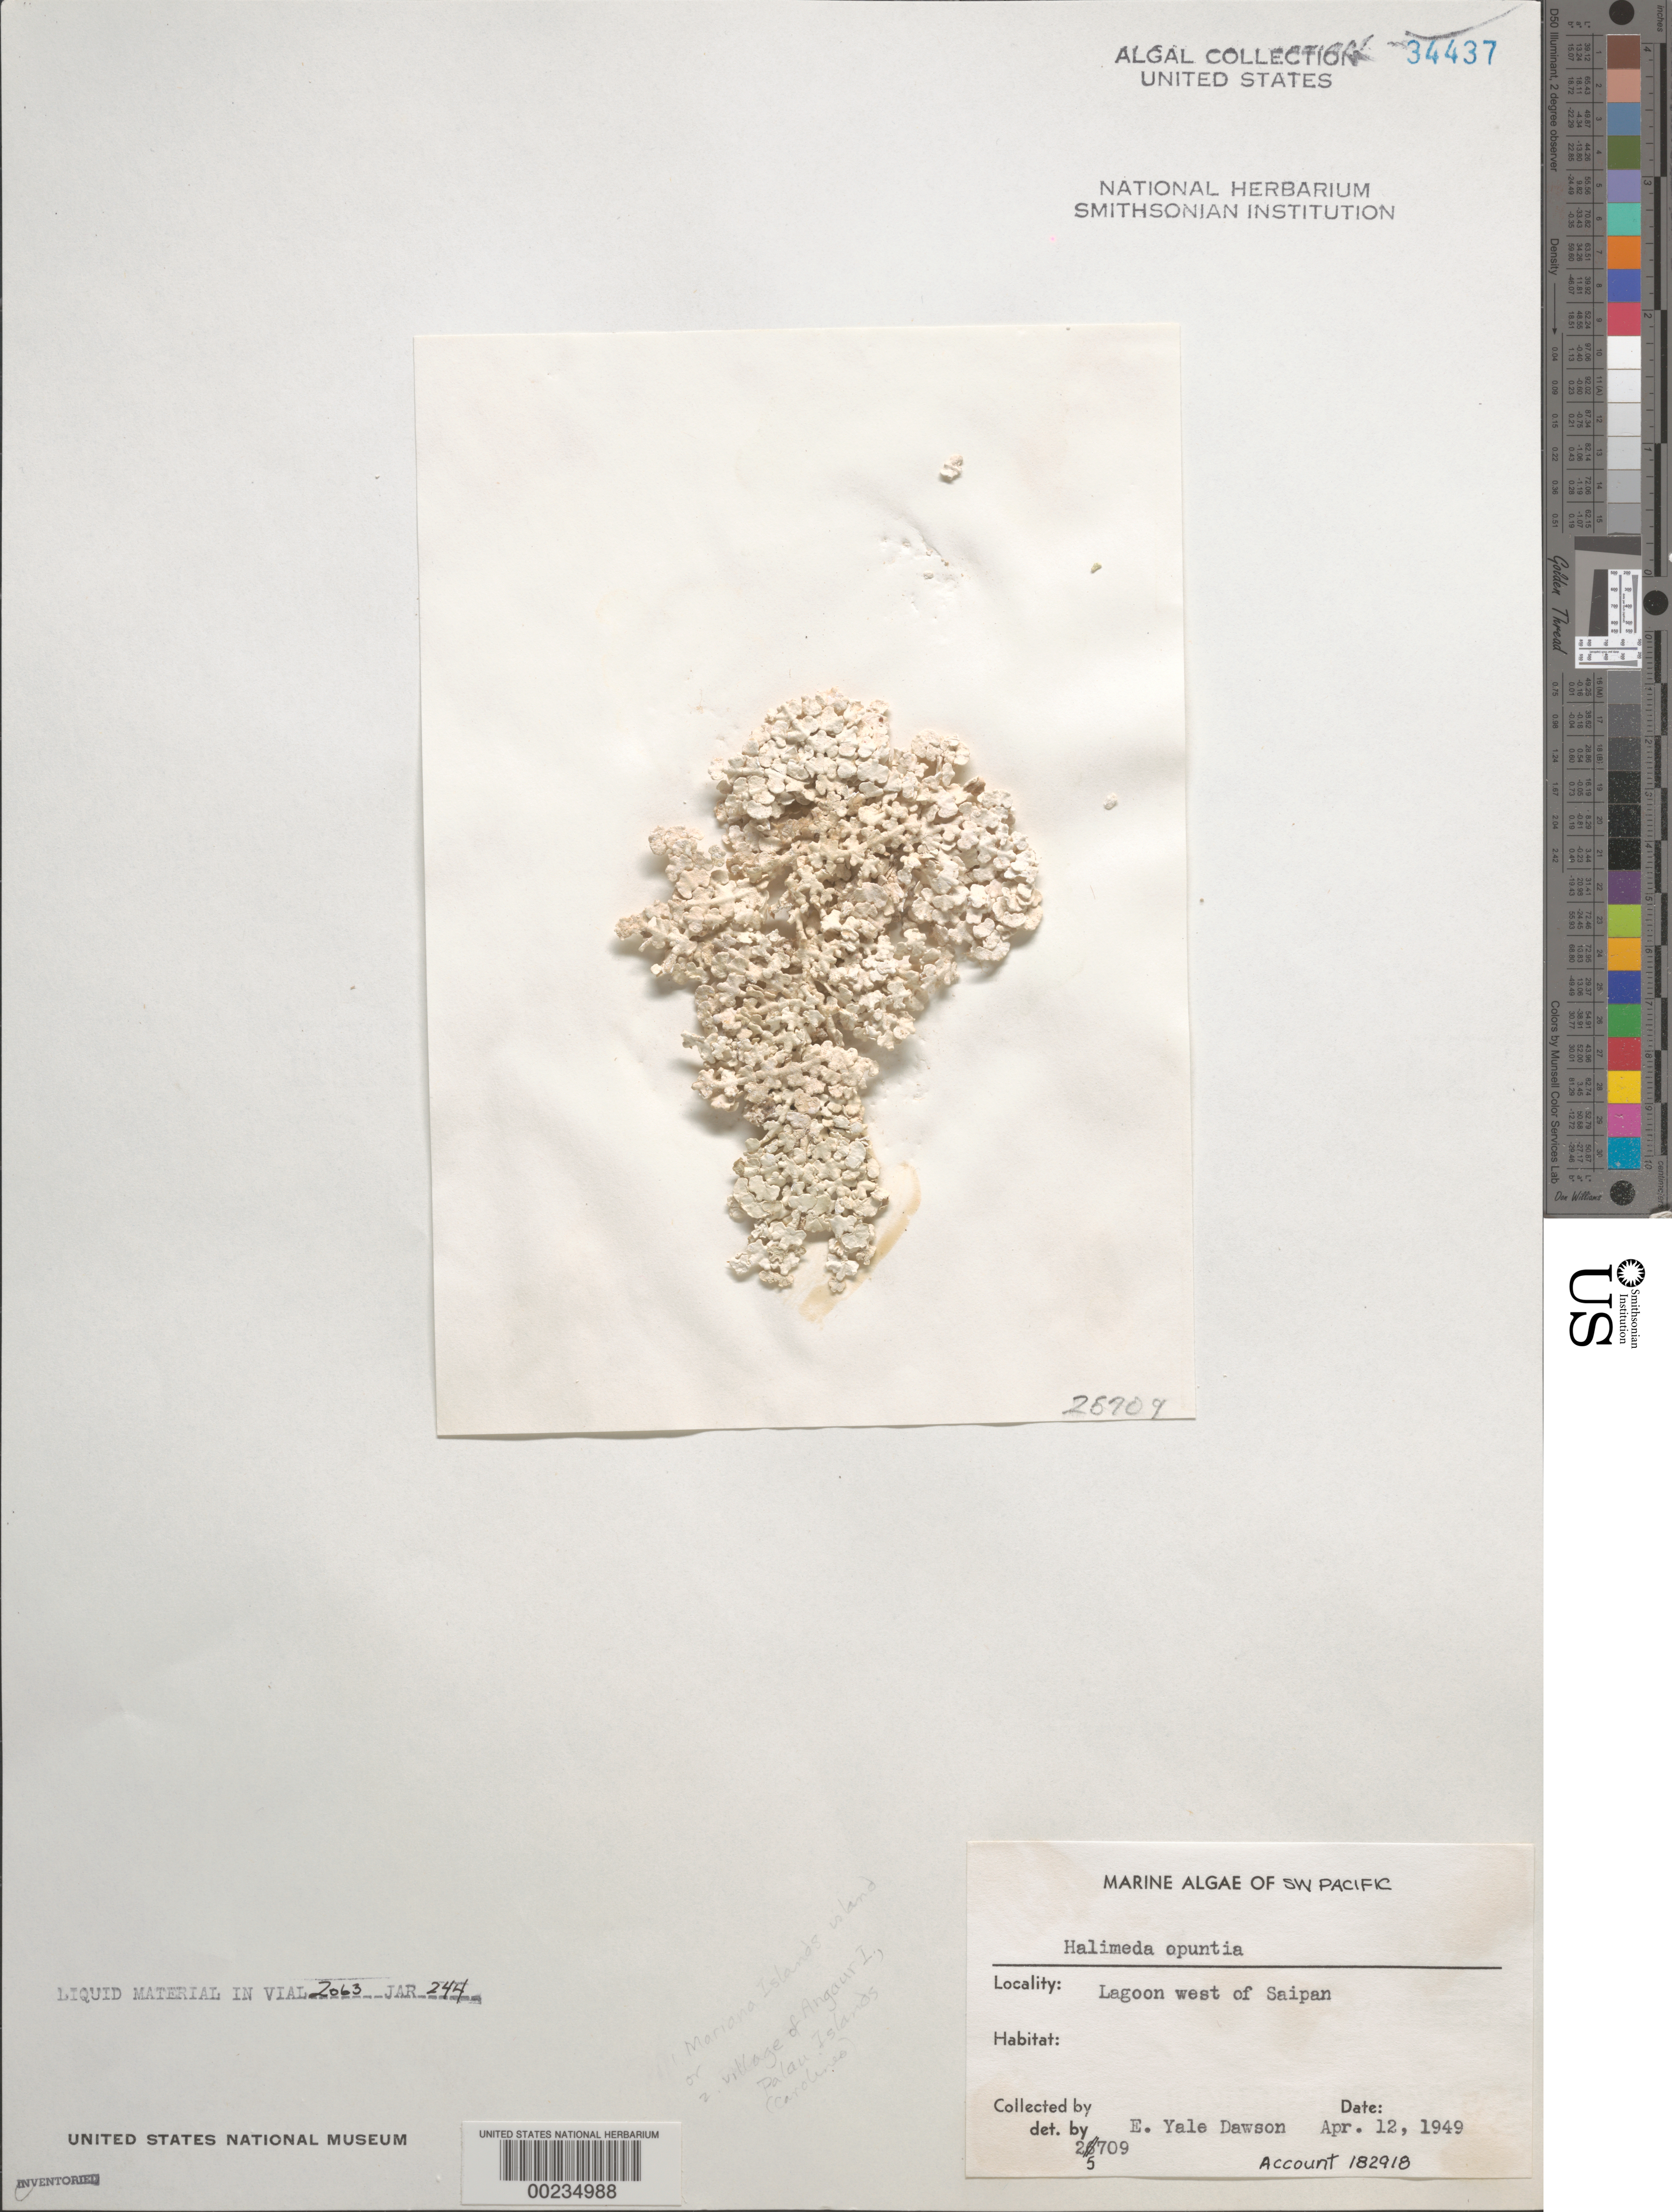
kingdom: Plantae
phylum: Chlorophyta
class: Ulvophyceae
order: Bryopsidales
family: Halimedaceae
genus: Halimeda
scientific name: Halimeda opuntia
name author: (L.) J.V.Lamouroux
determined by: Dawson, E. Y.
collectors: E. Y. Dawson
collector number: EYD 25709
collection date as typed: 12 Apr 1949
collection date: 1949-04-12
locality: Lagoon west of saipan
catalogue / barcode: US 34437